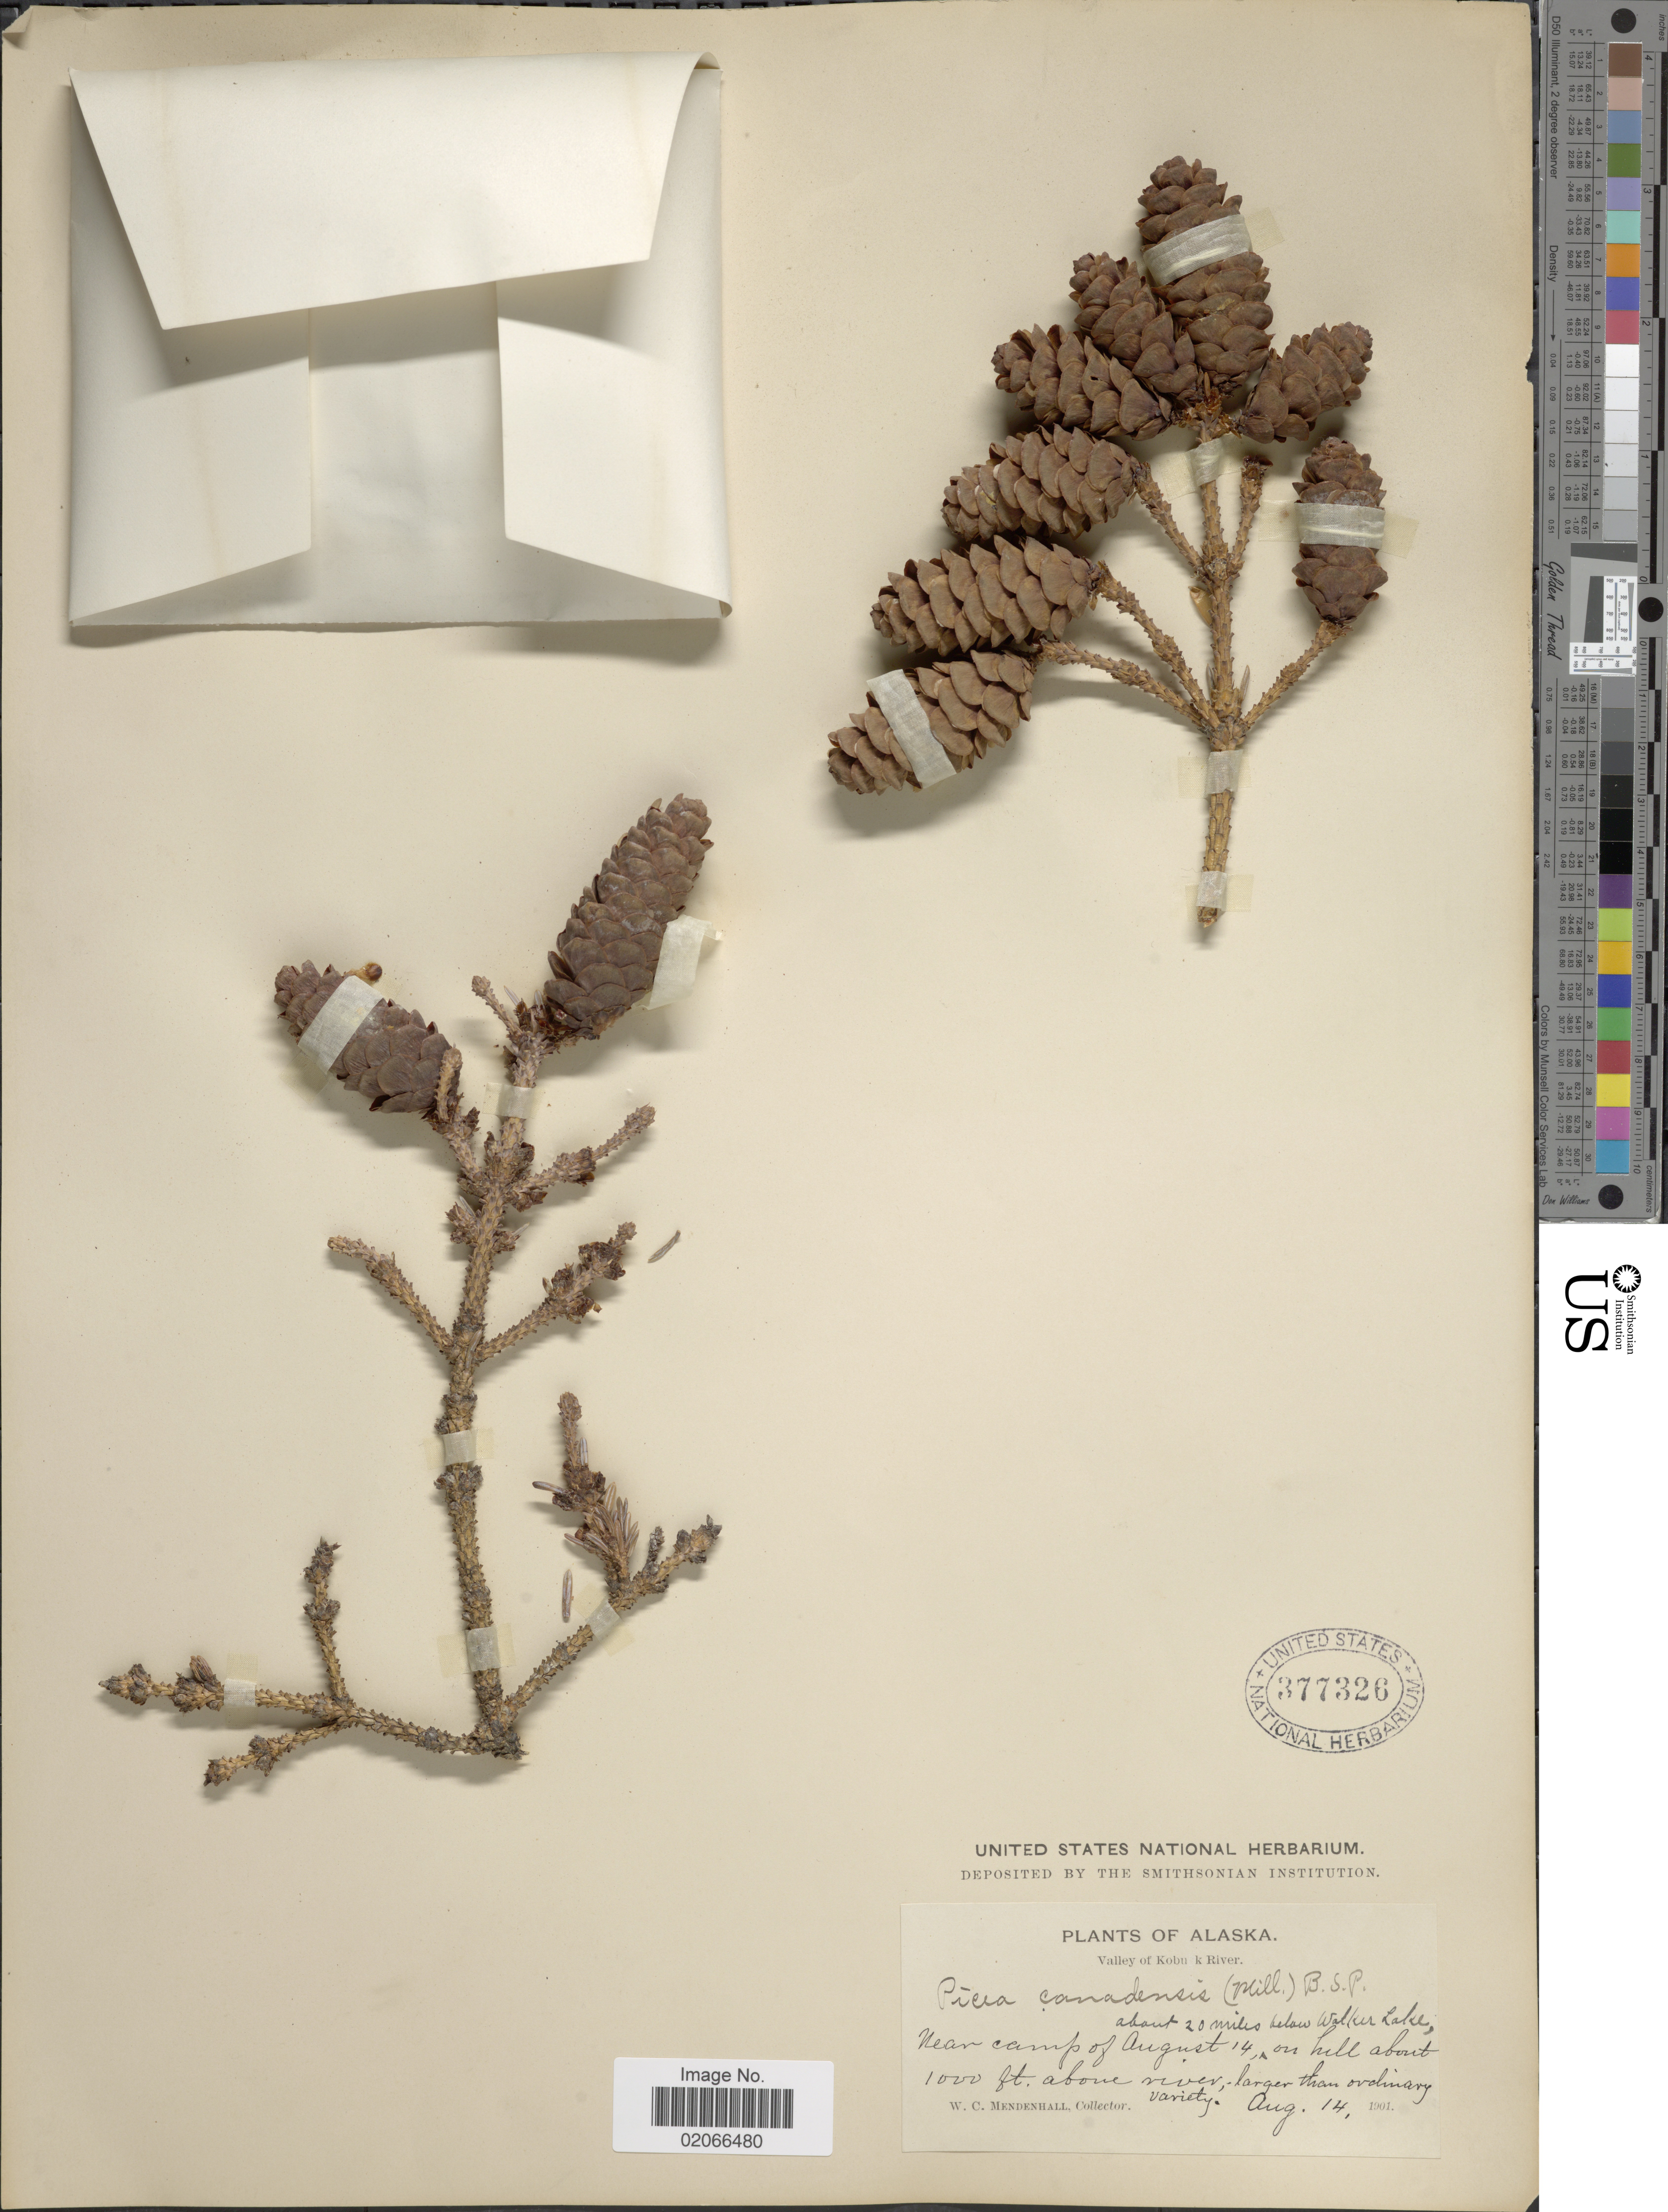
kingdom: Plantae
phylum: Tracheophyta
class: Pinopsida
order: Pinales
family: Pinaceae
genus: Picea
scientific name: Picea glauca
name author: (Moench) Voss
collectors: W. Mendenhall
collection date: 1901-08-14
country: United States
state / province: Alaska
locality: Valley of Kobuk River, near camp of August 14, on hill, above river larger than ordinary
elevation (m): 305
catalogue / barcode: US 377326